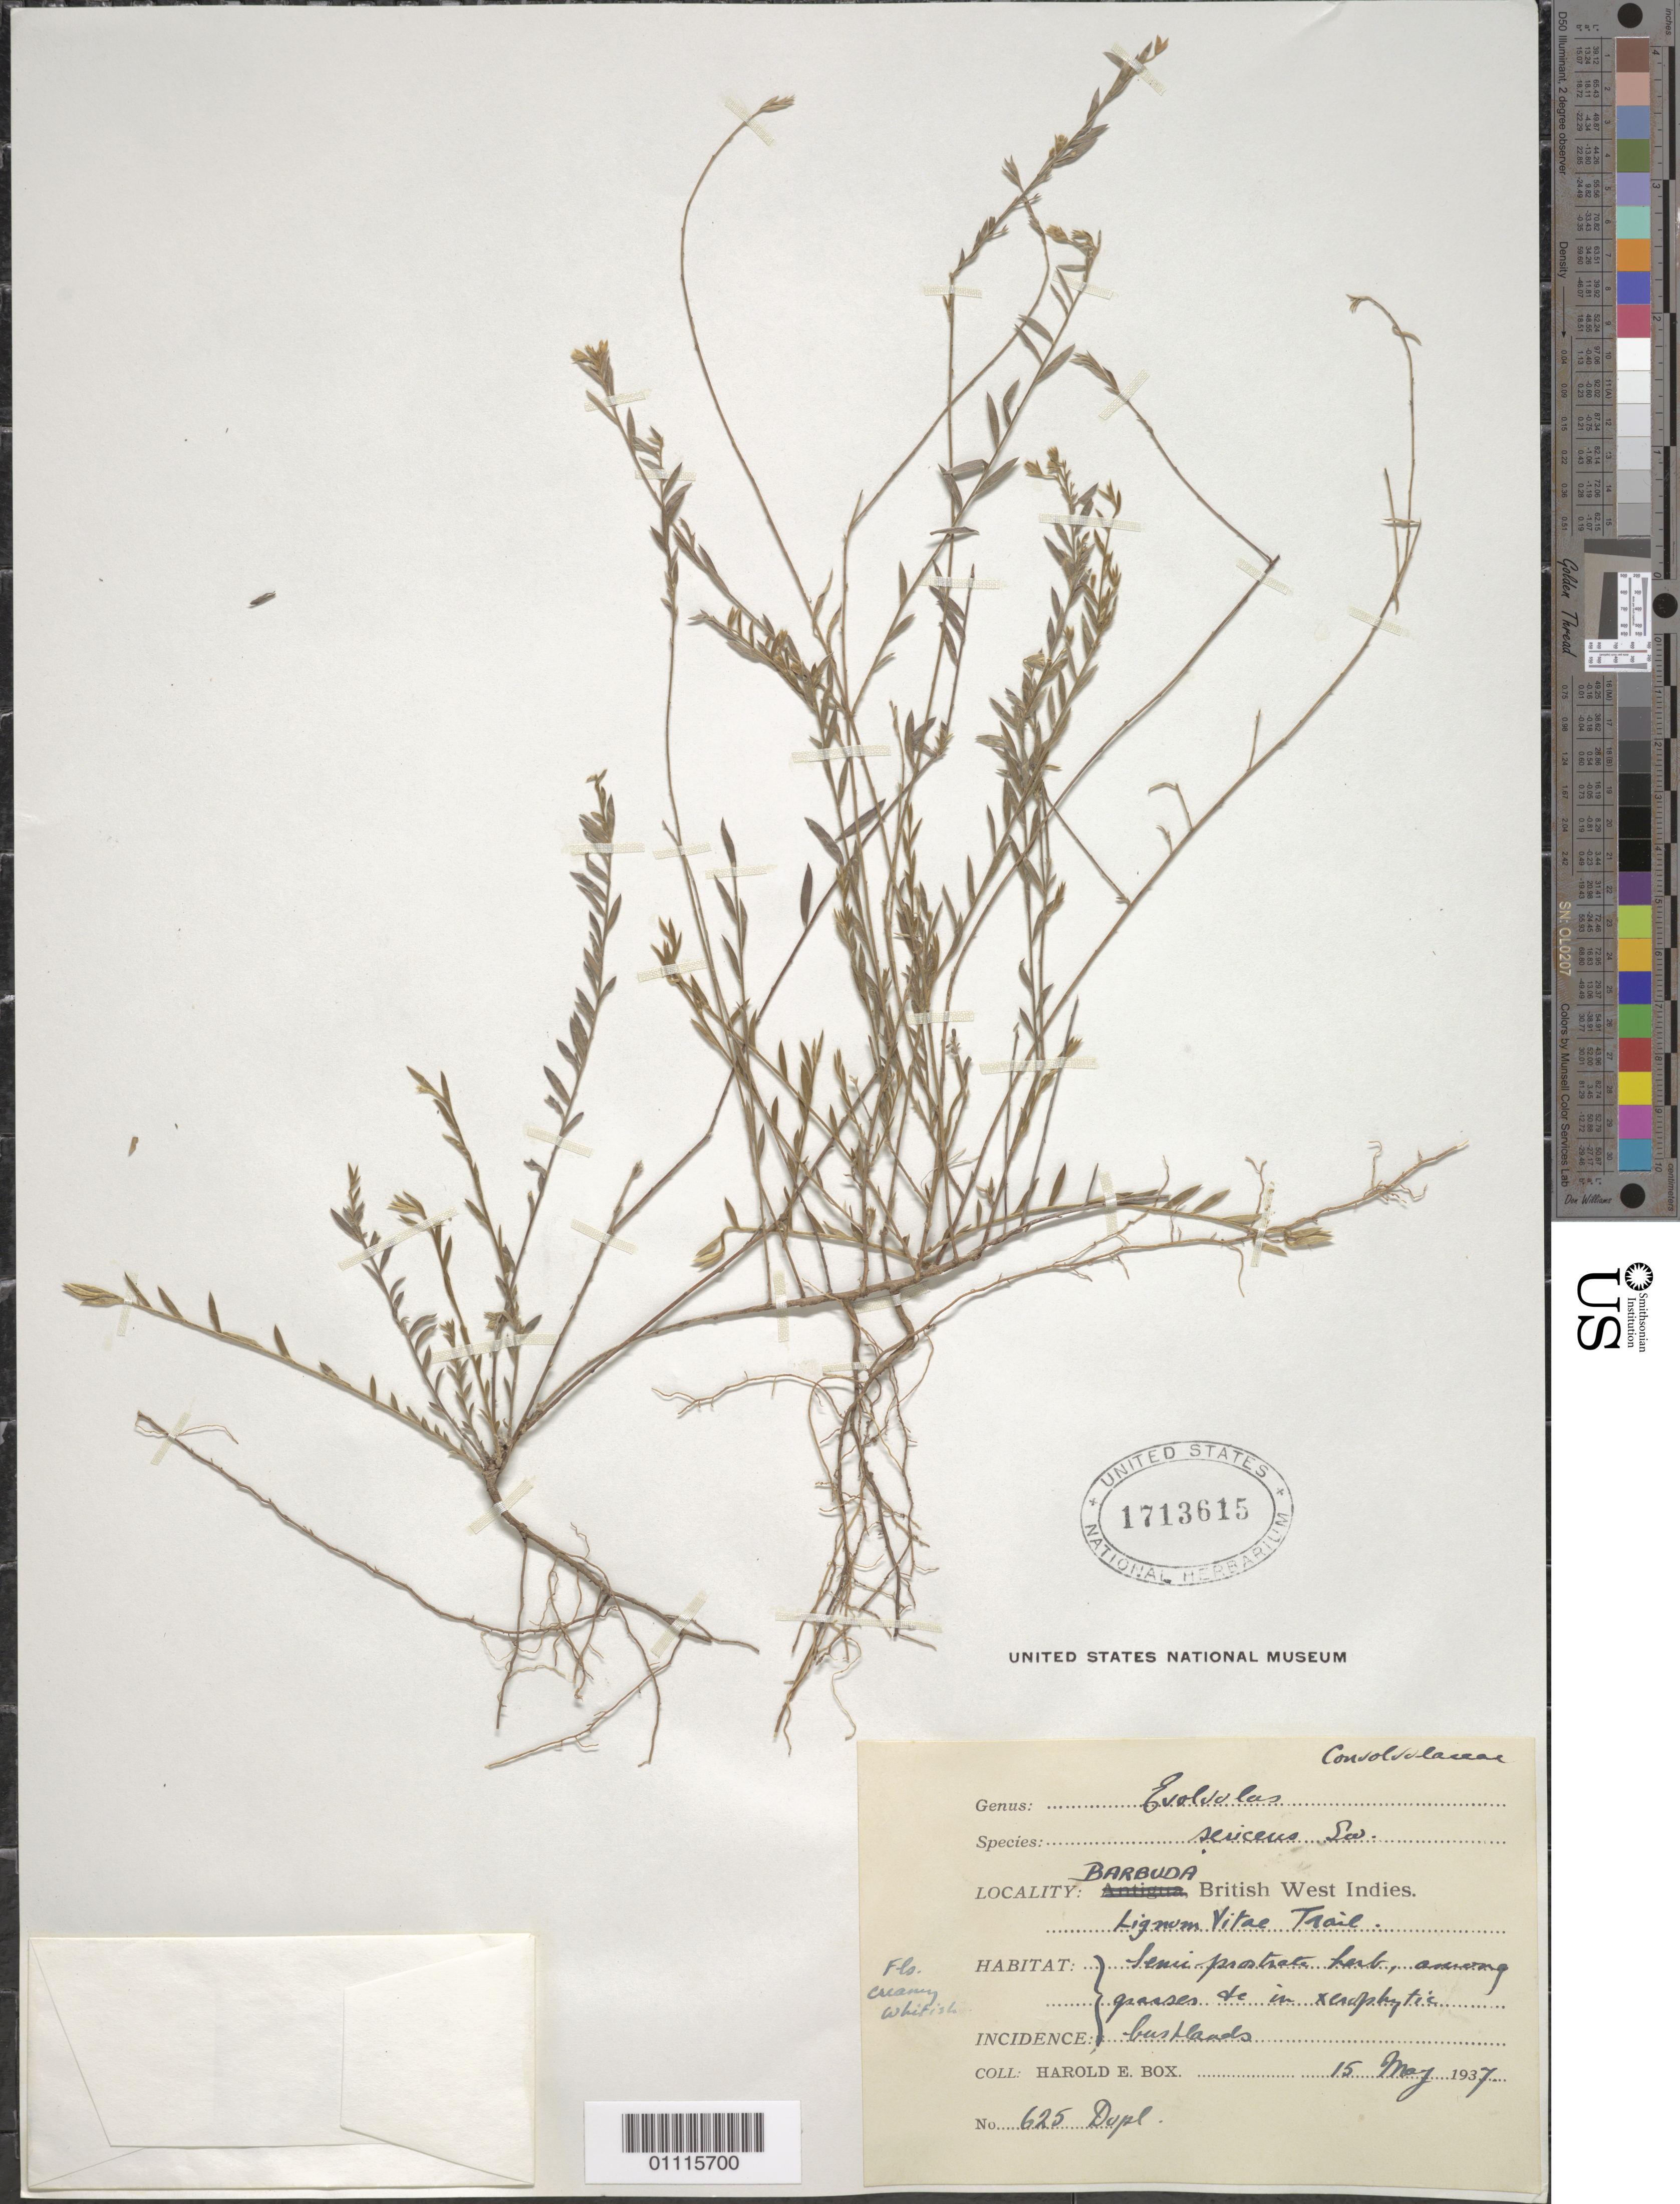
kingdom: Plantae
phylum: Tracheophyta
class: Magnoliopsida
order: Solanales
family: Convolvulaceae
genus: Evolvulus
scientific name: Evolvulus argyreus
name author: Choisy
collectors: H. E. Box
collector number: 625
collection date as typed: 15 May 1937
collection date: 1937-05-15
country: Antigua and Barbuda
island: Barbuda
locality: Lignum Vitae Traie.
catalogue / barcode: US 1713615